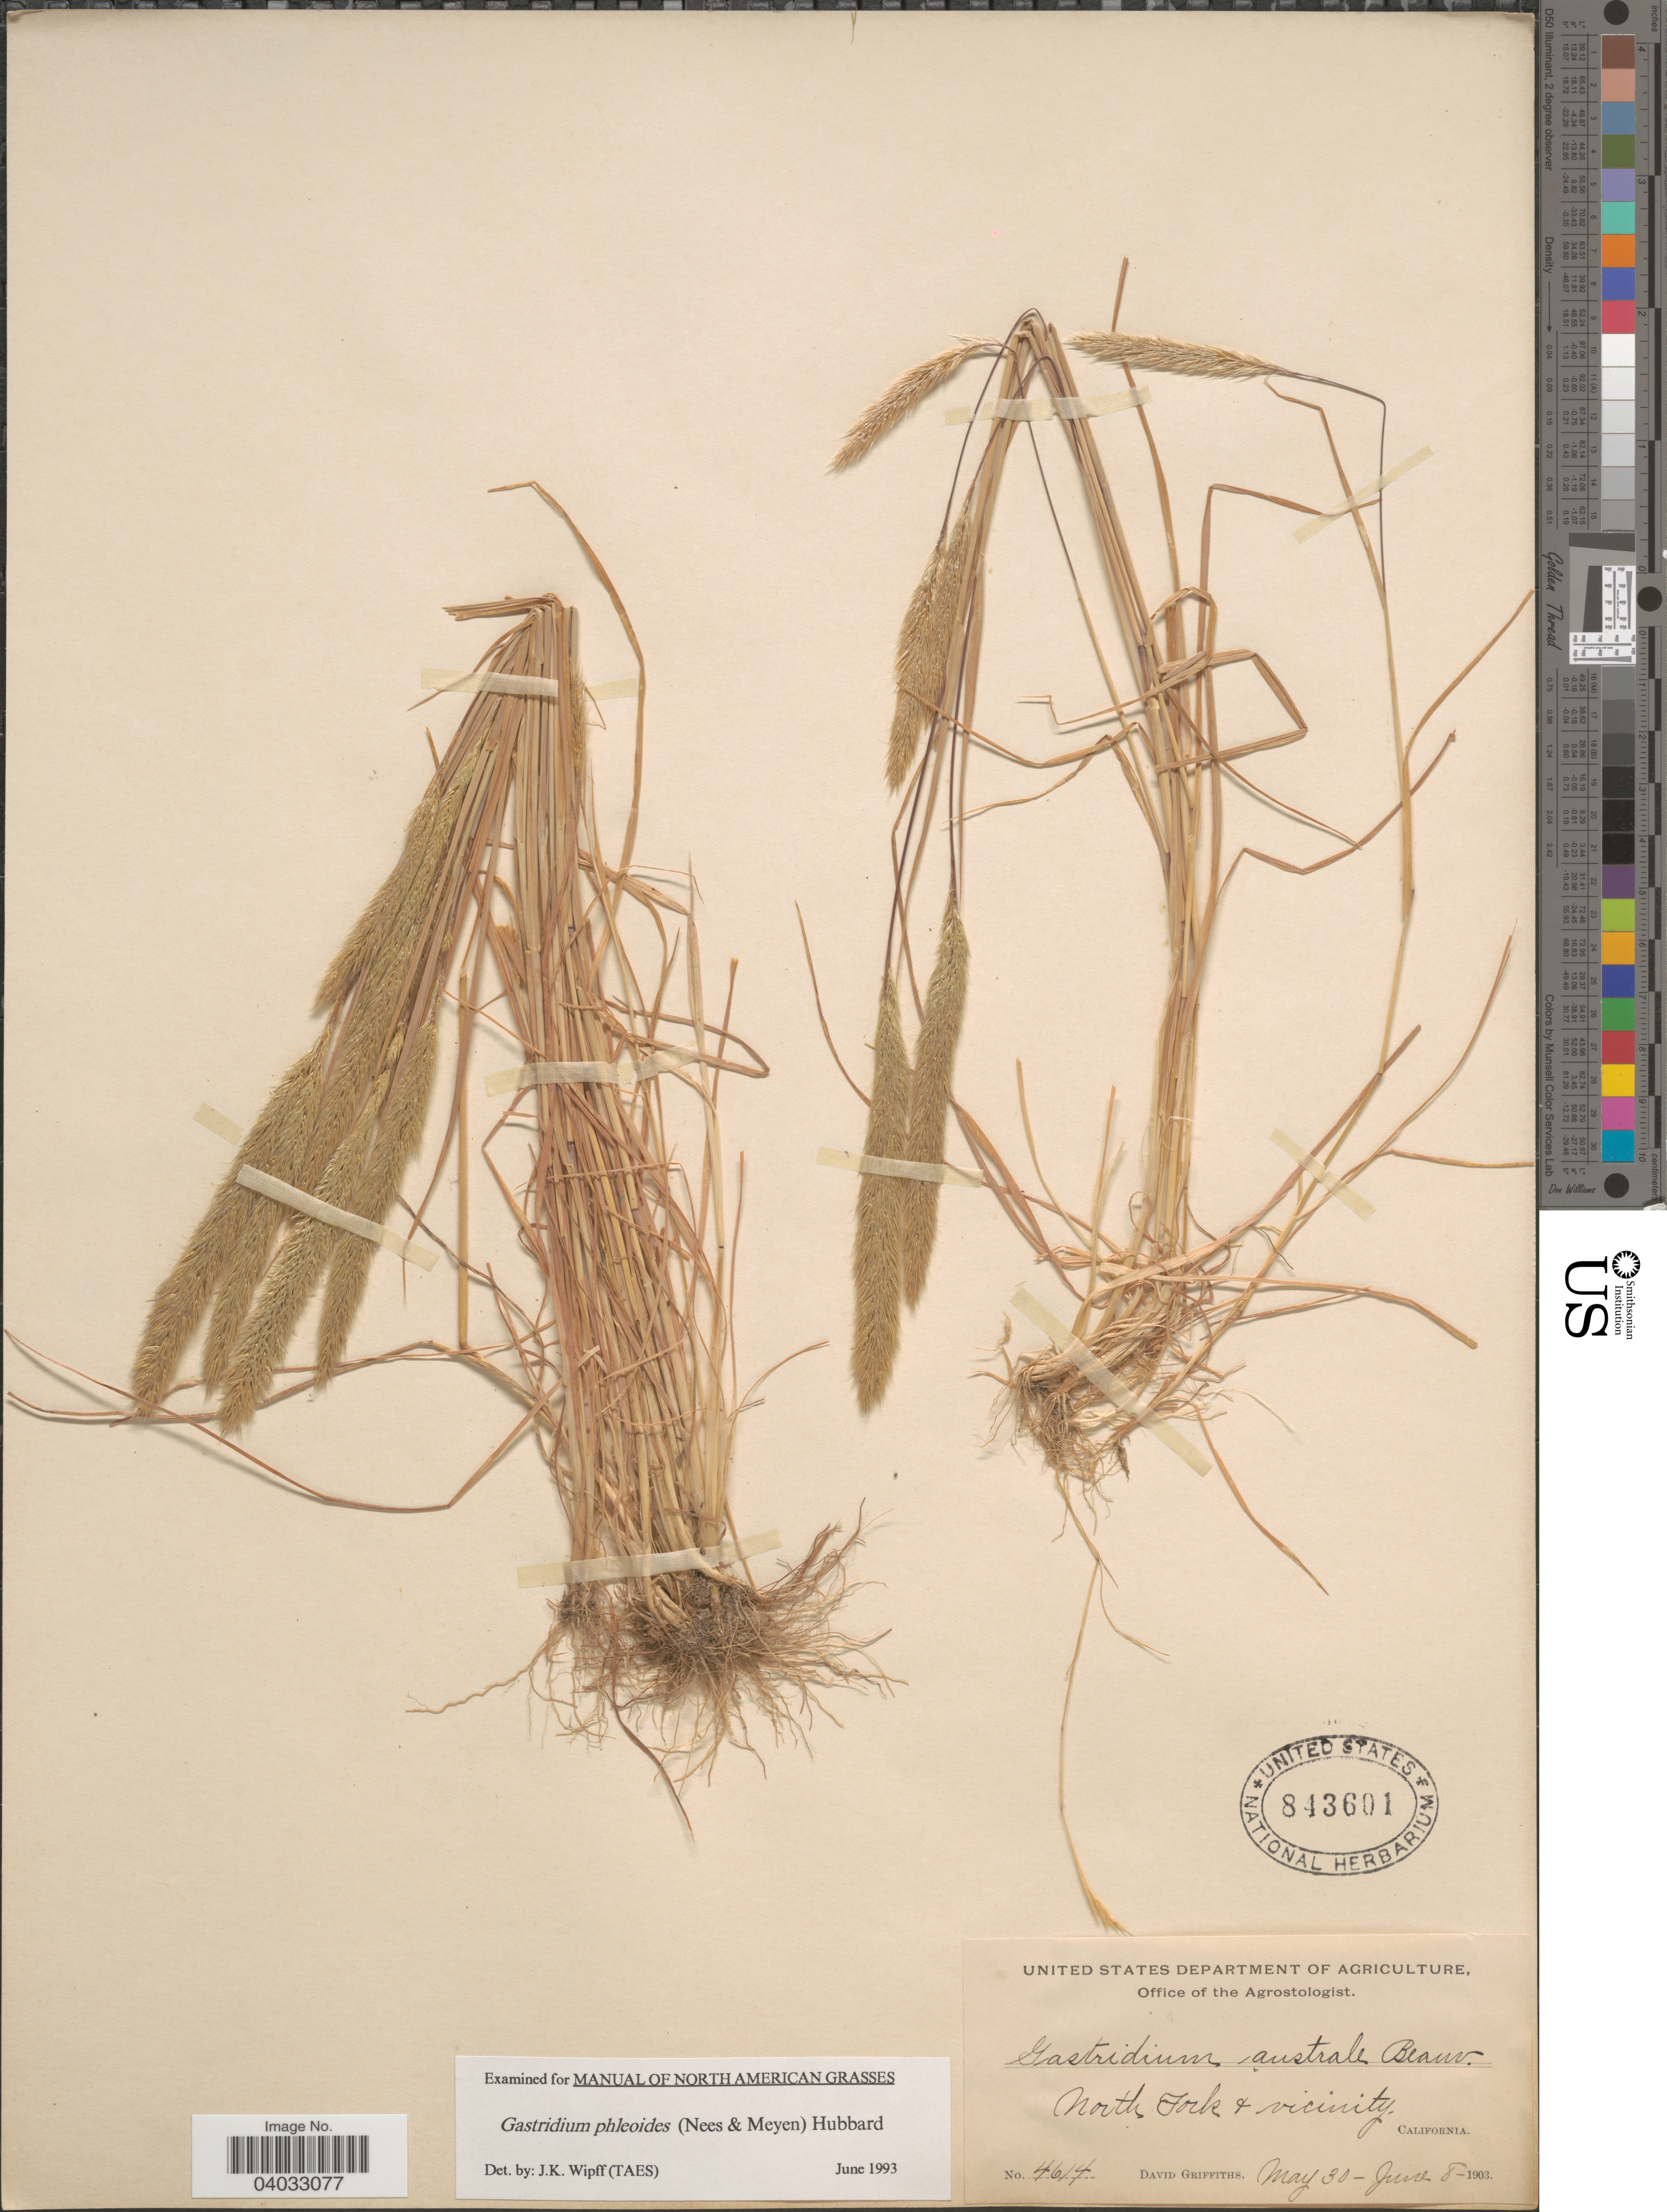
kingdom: Plantae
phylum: Tracheophyta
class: Liliopsida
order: Poales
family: Poaceae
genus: Gastridium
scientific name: Gastridium phleoides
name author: (Nees) C.E. Hubb.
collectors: D. Griffiths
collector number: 4614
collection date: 1903-05-30/1903-06-08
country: United States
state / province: California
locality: North Fork + vicinity.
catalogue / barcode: US 843601